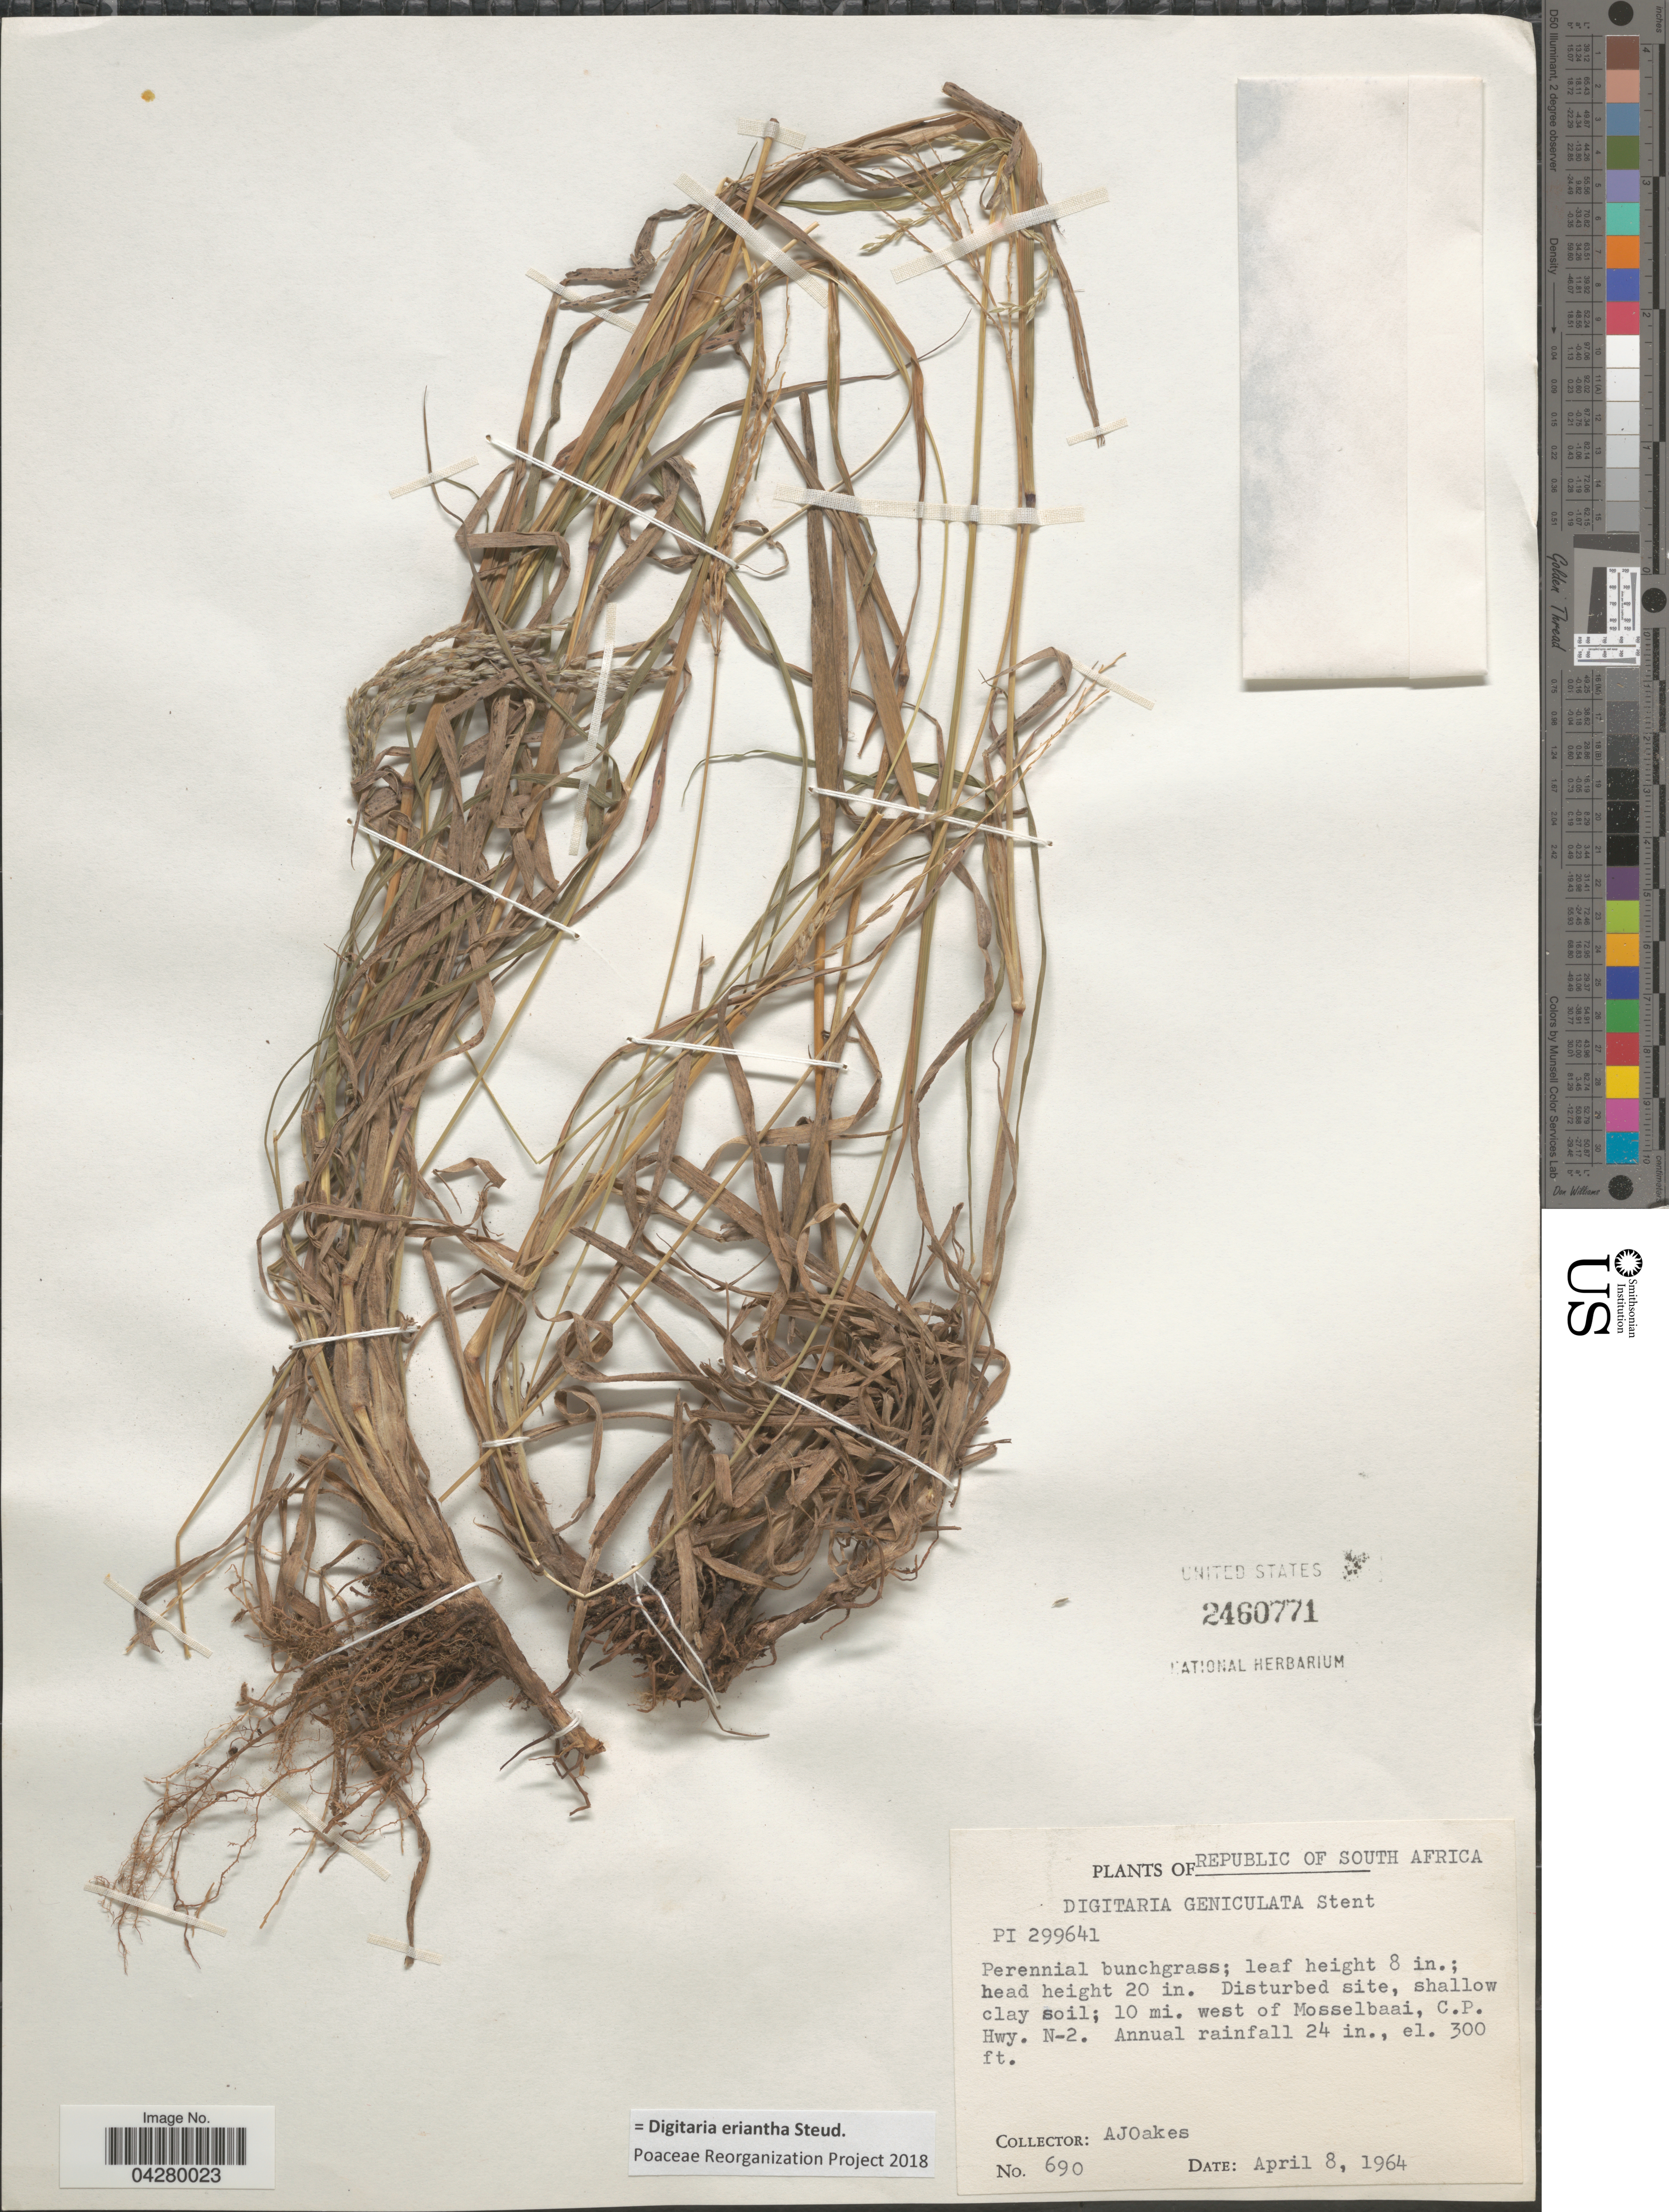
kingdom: Plantae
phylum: Tracheophyta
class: Liliopsida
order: Poales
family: Poaceae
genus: Digitaria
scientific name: Digitaria eriantha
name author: Steud.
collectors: A. Oakes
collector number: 690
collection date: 1964-04-08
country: South Africa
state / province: Western Cape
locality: Republic of South Africa. 10 mi. west of Mosselbaai, C.P. Hwy. N-2.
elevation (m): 91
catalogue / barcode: US 2460771